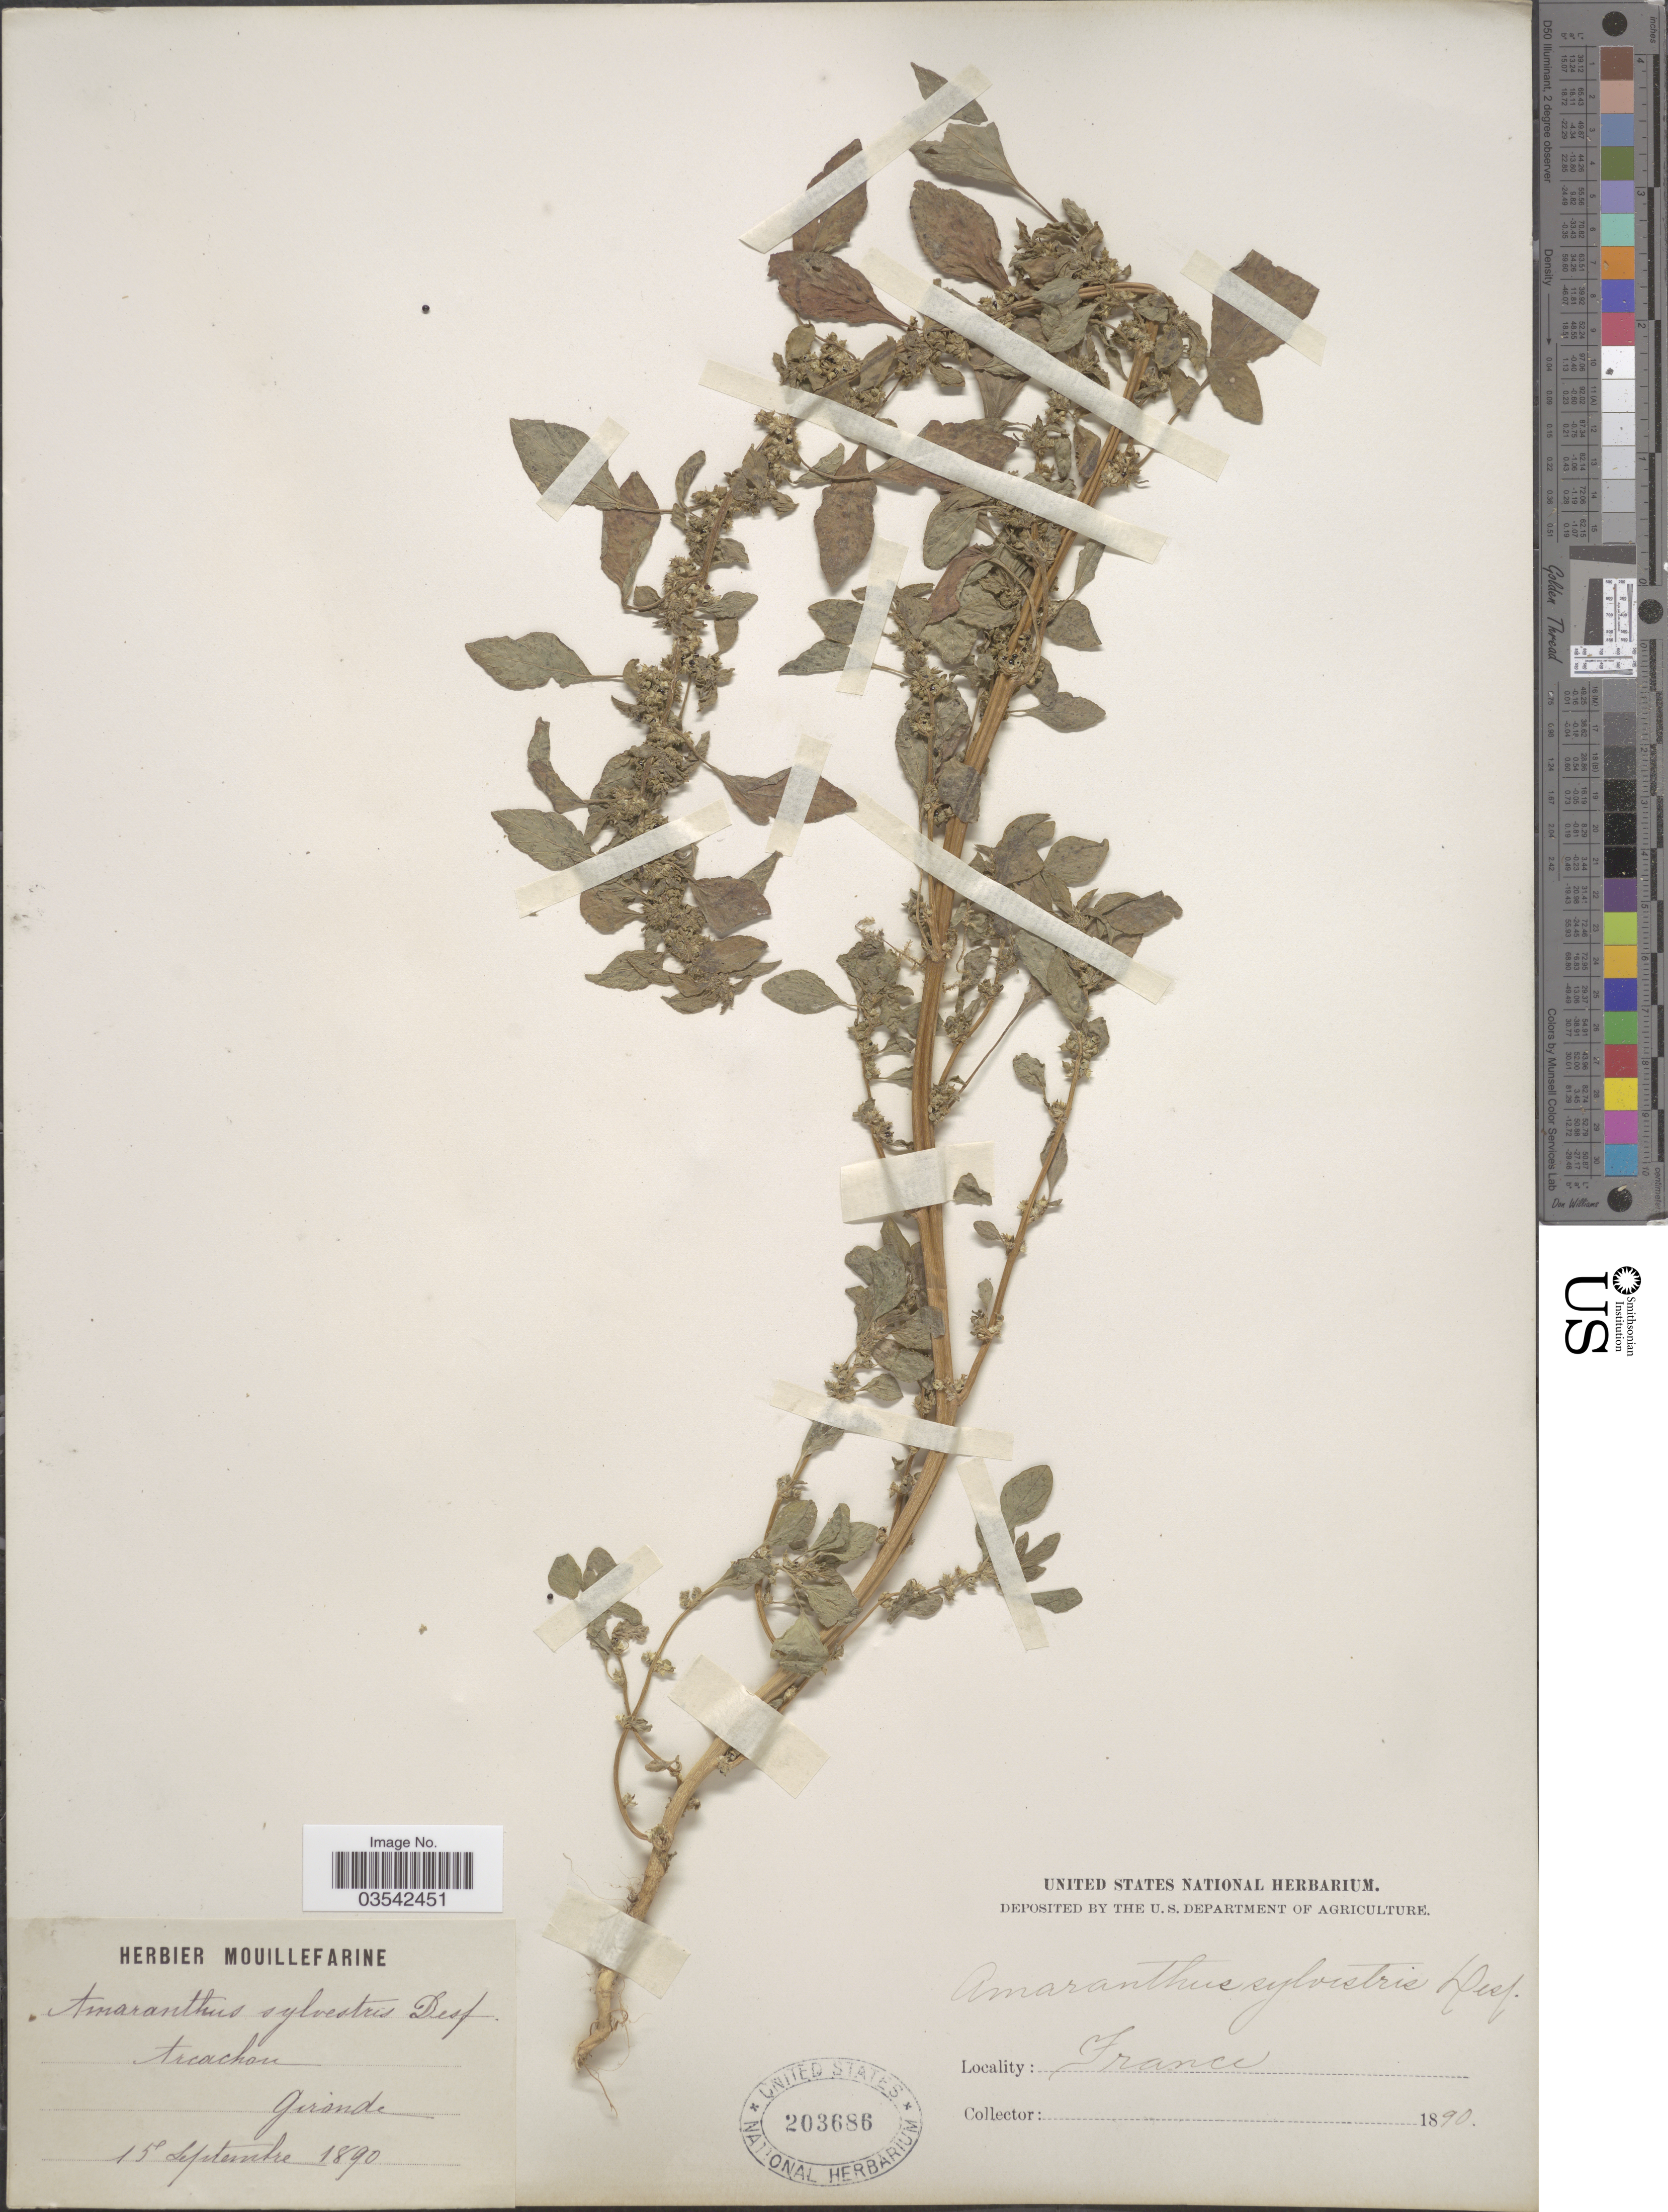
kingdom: Plantae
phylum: Tracheophyta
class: Magnoliopsida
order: Caryophyllales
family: Amaranthaceae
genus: Amaranthus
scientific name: Amaranthus sylvestris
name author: Desf.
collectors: ex herb. Mouillefarine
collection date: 1890-09-15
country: France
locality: Trachon. Gironde.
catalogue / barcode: US 203686